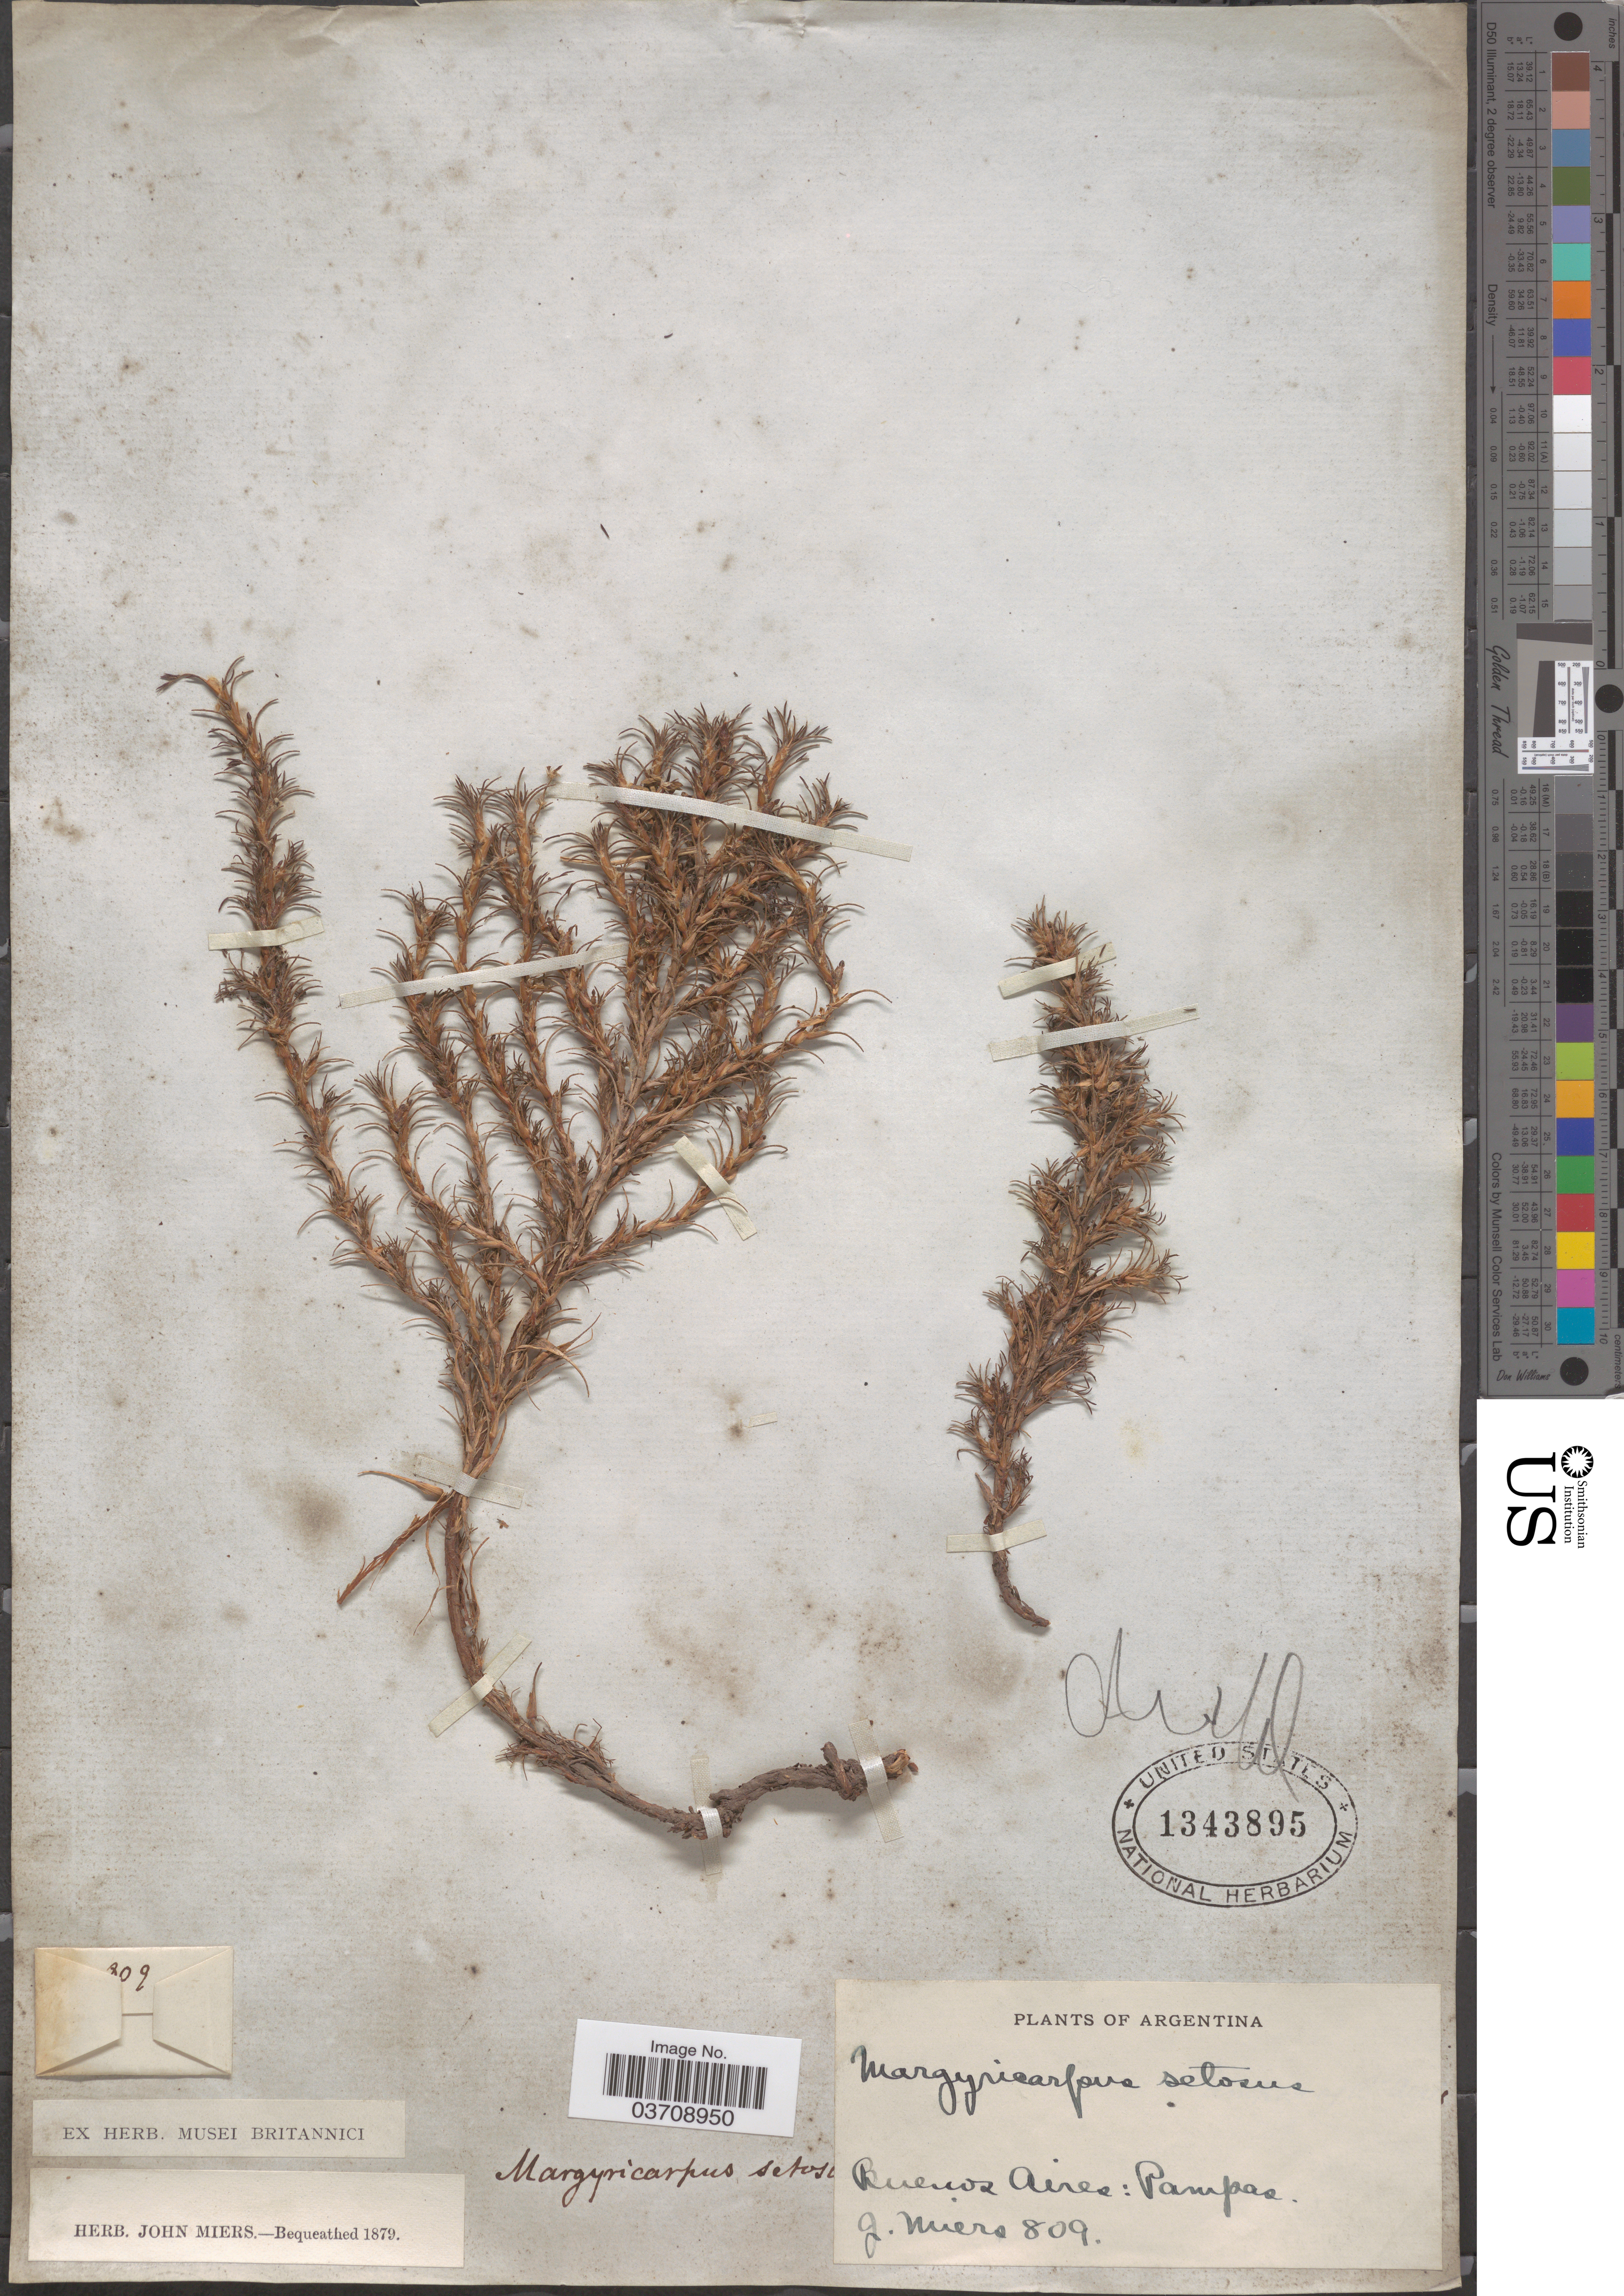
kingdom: Plantae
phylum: Tracheophyta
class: Magnoliopsida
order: Rosales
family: Rosaceae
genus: Margyricarpus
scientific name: Margyricarpus pinnatus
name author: (Lam.) Kuntze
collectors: J. Miers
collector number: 809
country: Argentina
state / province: Buenos Aires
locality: Pampas.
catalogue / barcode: US 1343895